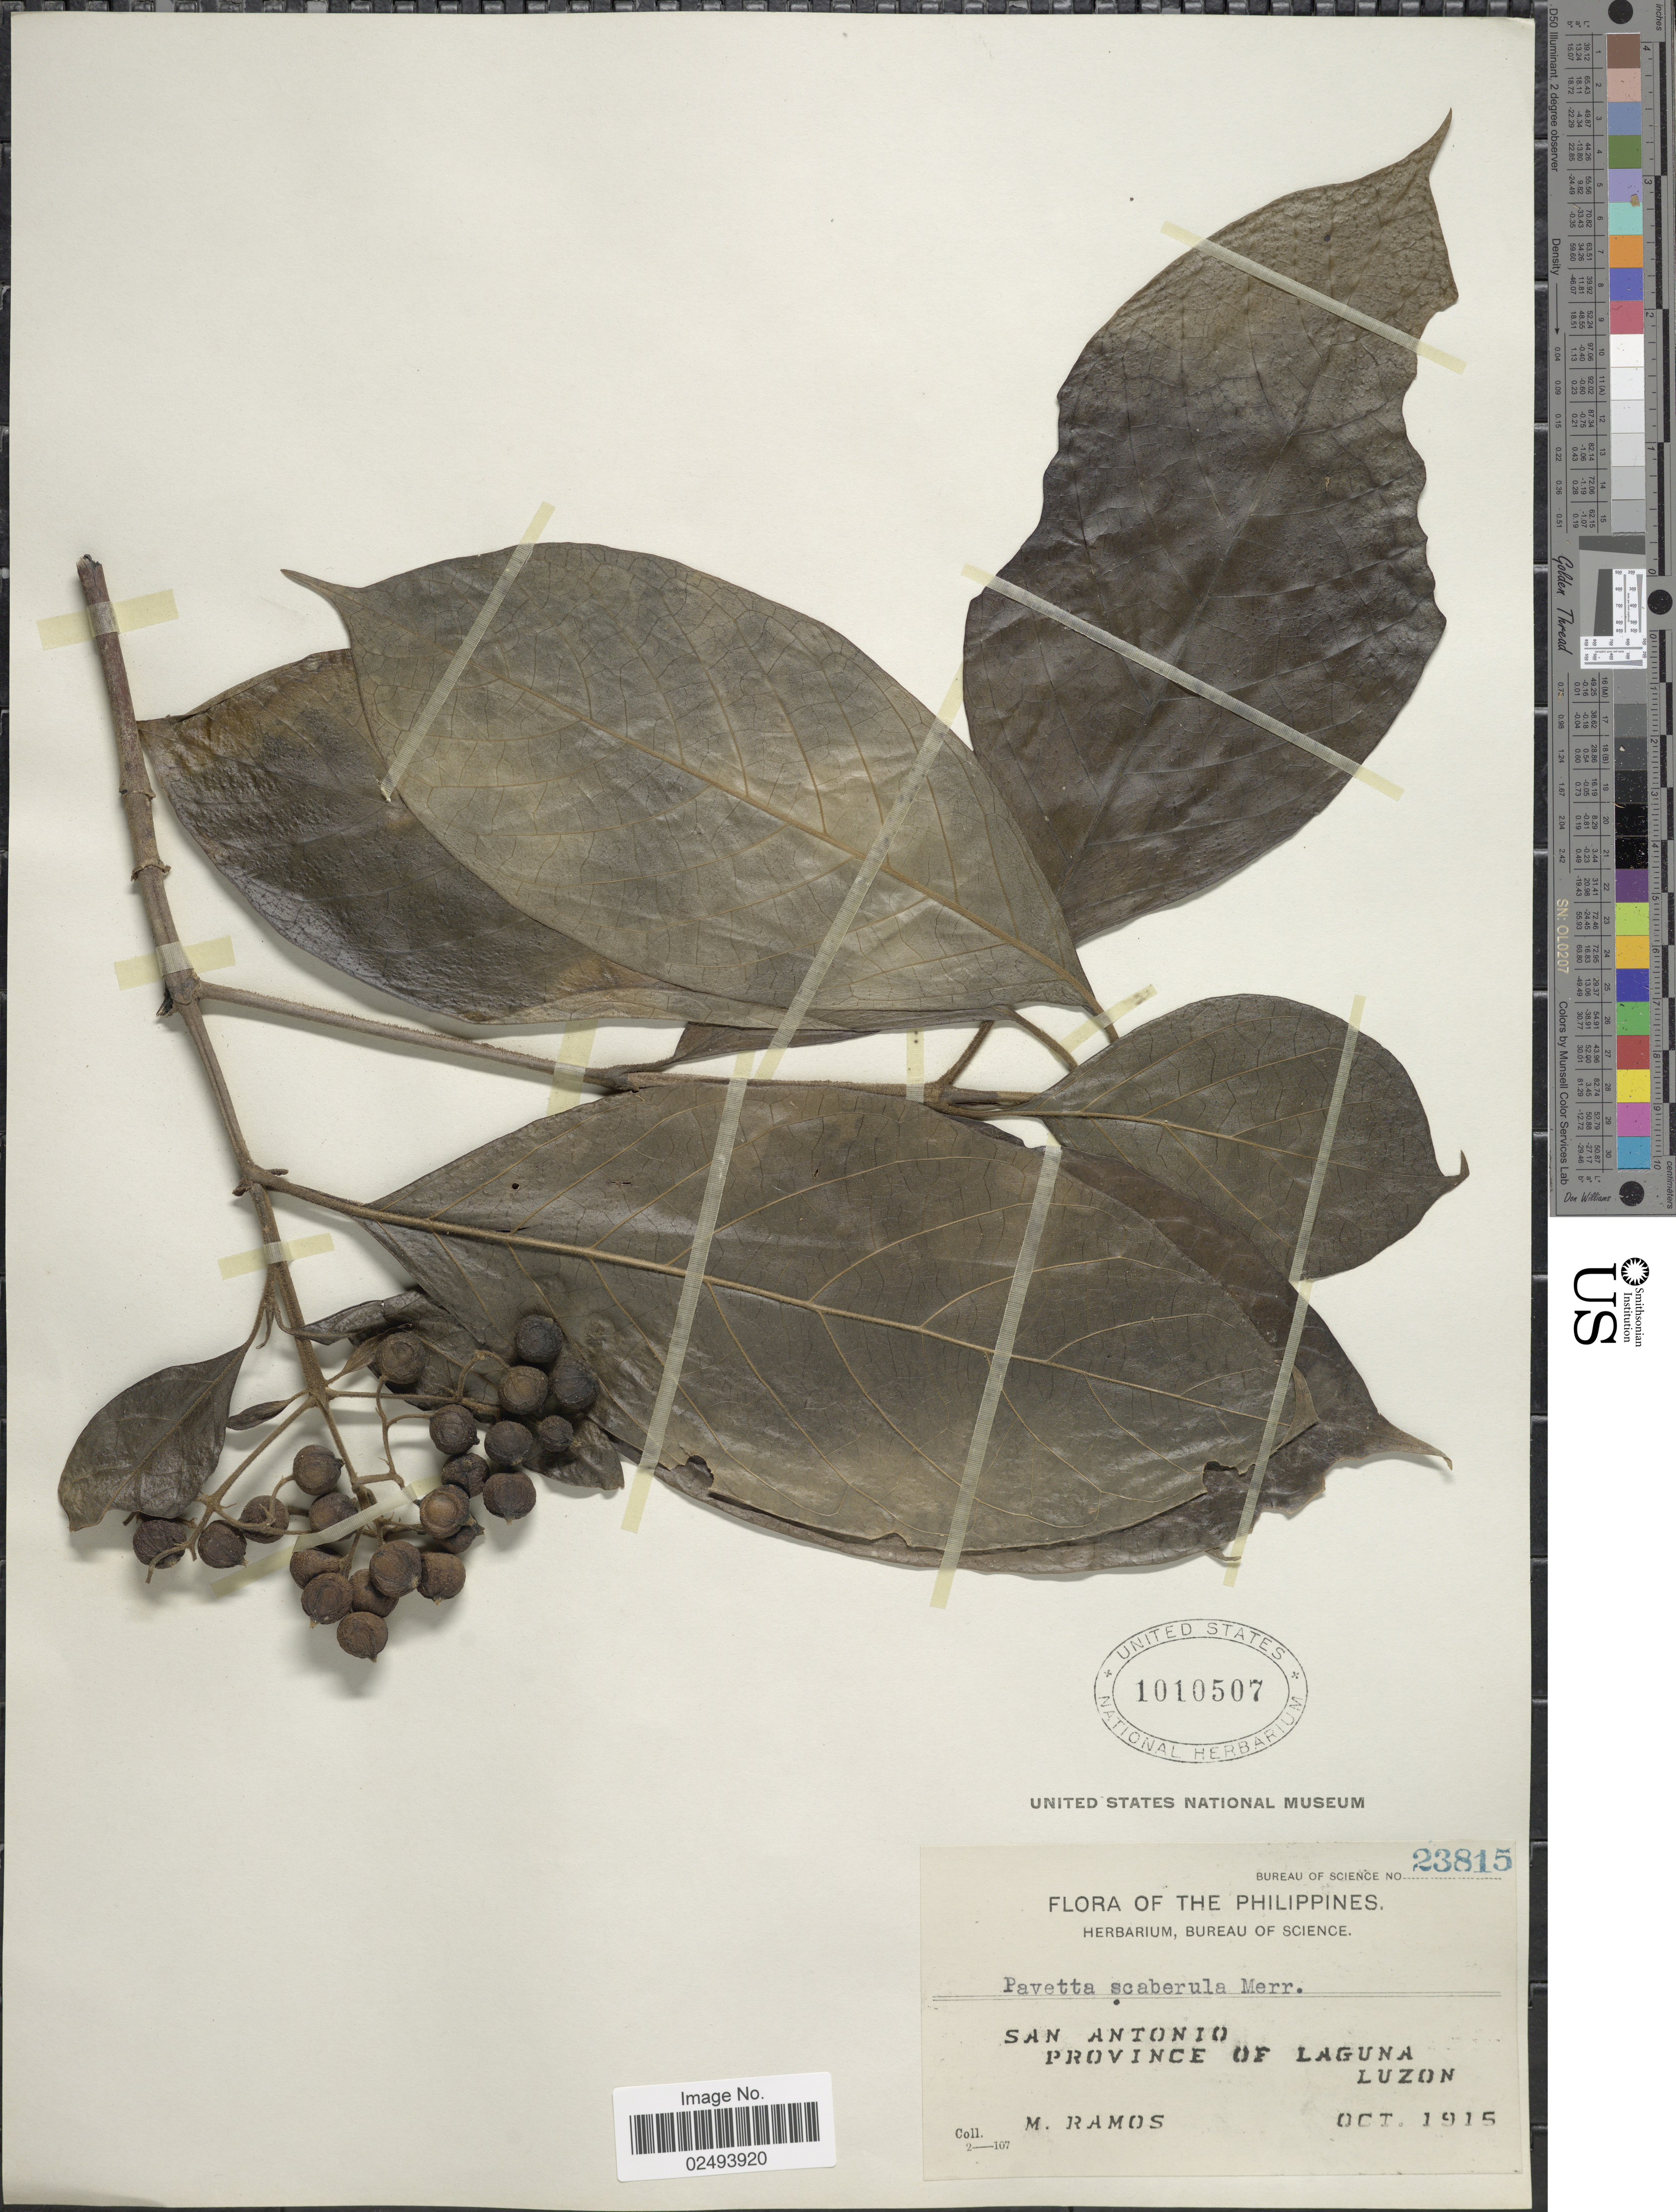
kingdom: Plantae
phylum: Tracheophyta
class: Magnoliopsida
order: Gentianales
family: Rubiaceae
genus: Tarenna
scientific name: Tarenna scaberula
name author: (Merr.) Merr.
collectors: M. Ramos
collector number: Bureau of Science 23815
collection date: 1915-10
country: Philippines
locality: San Antonio. Province of Laguna Luzon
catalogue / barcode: US 1010507